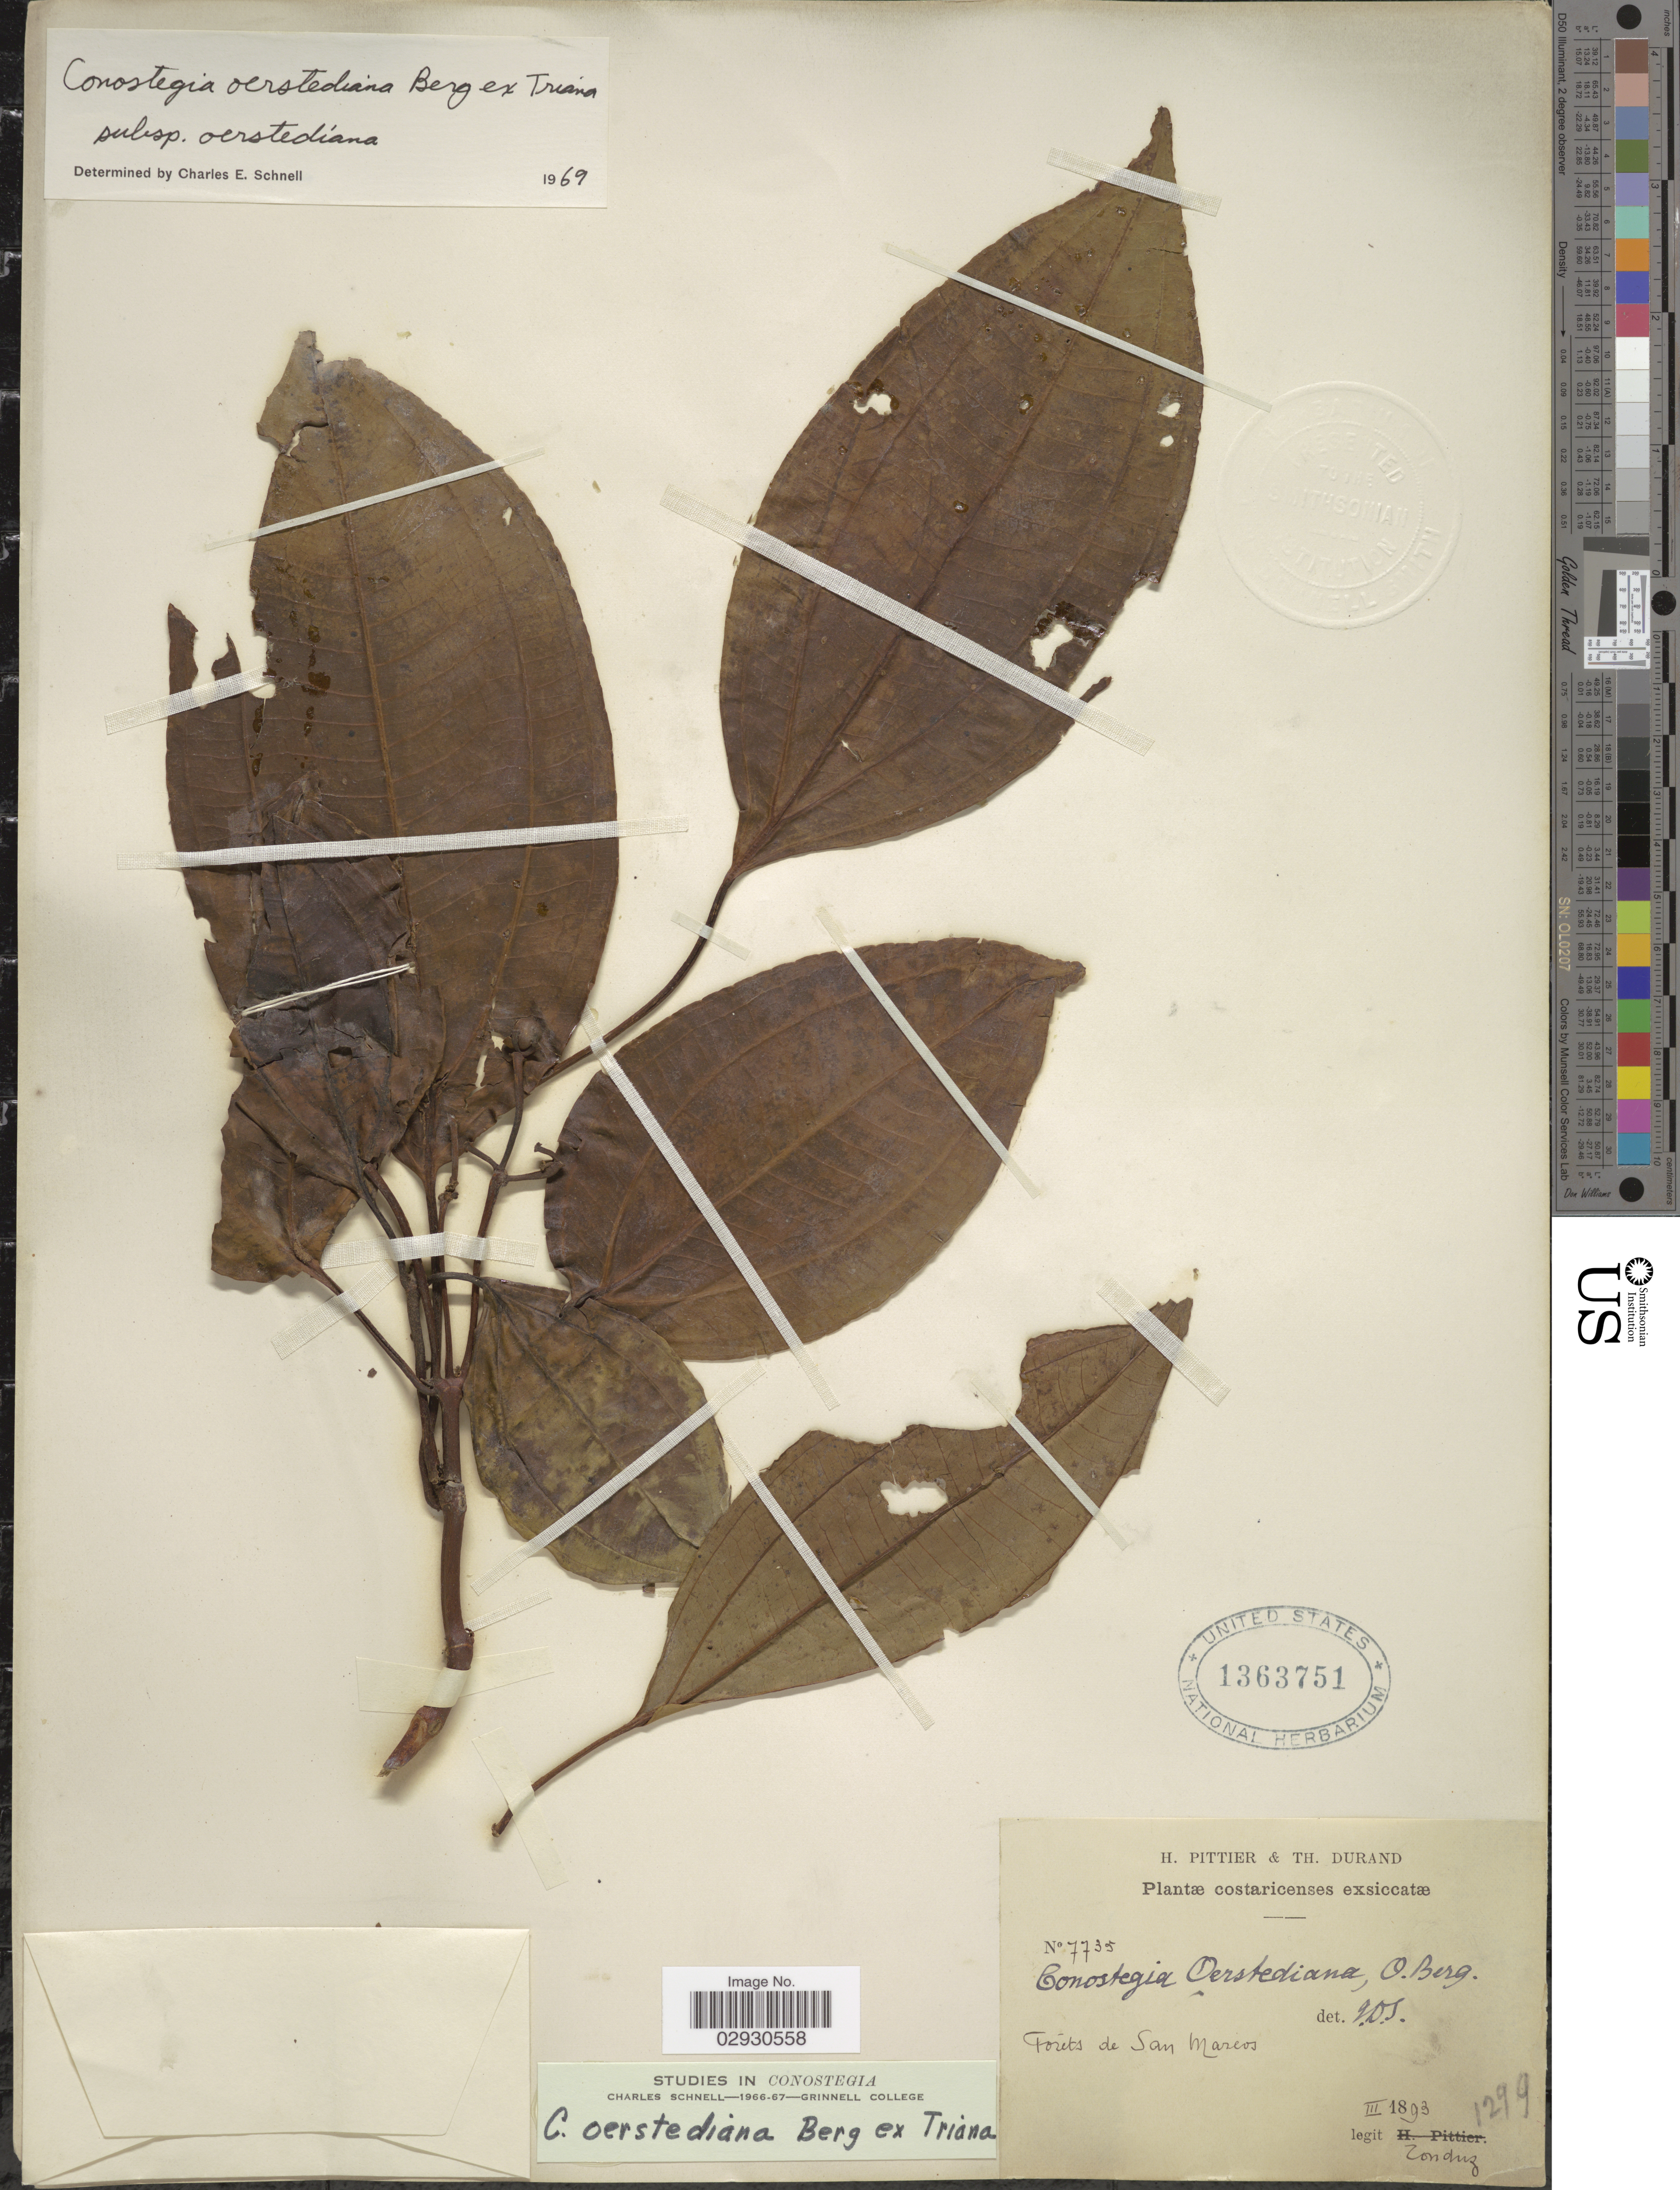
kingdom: Plantae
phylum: Tracheophyta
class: Magnoliopsida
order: Myrtales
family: Melastomataceae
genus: Conostegia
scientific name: Conostegia oerstediana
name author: O. Berg ex Triana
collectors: Tonduz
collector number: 1299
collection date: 1893-03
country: Costa Rica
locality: Forêts de San Marcos.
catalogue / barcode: US 1363751